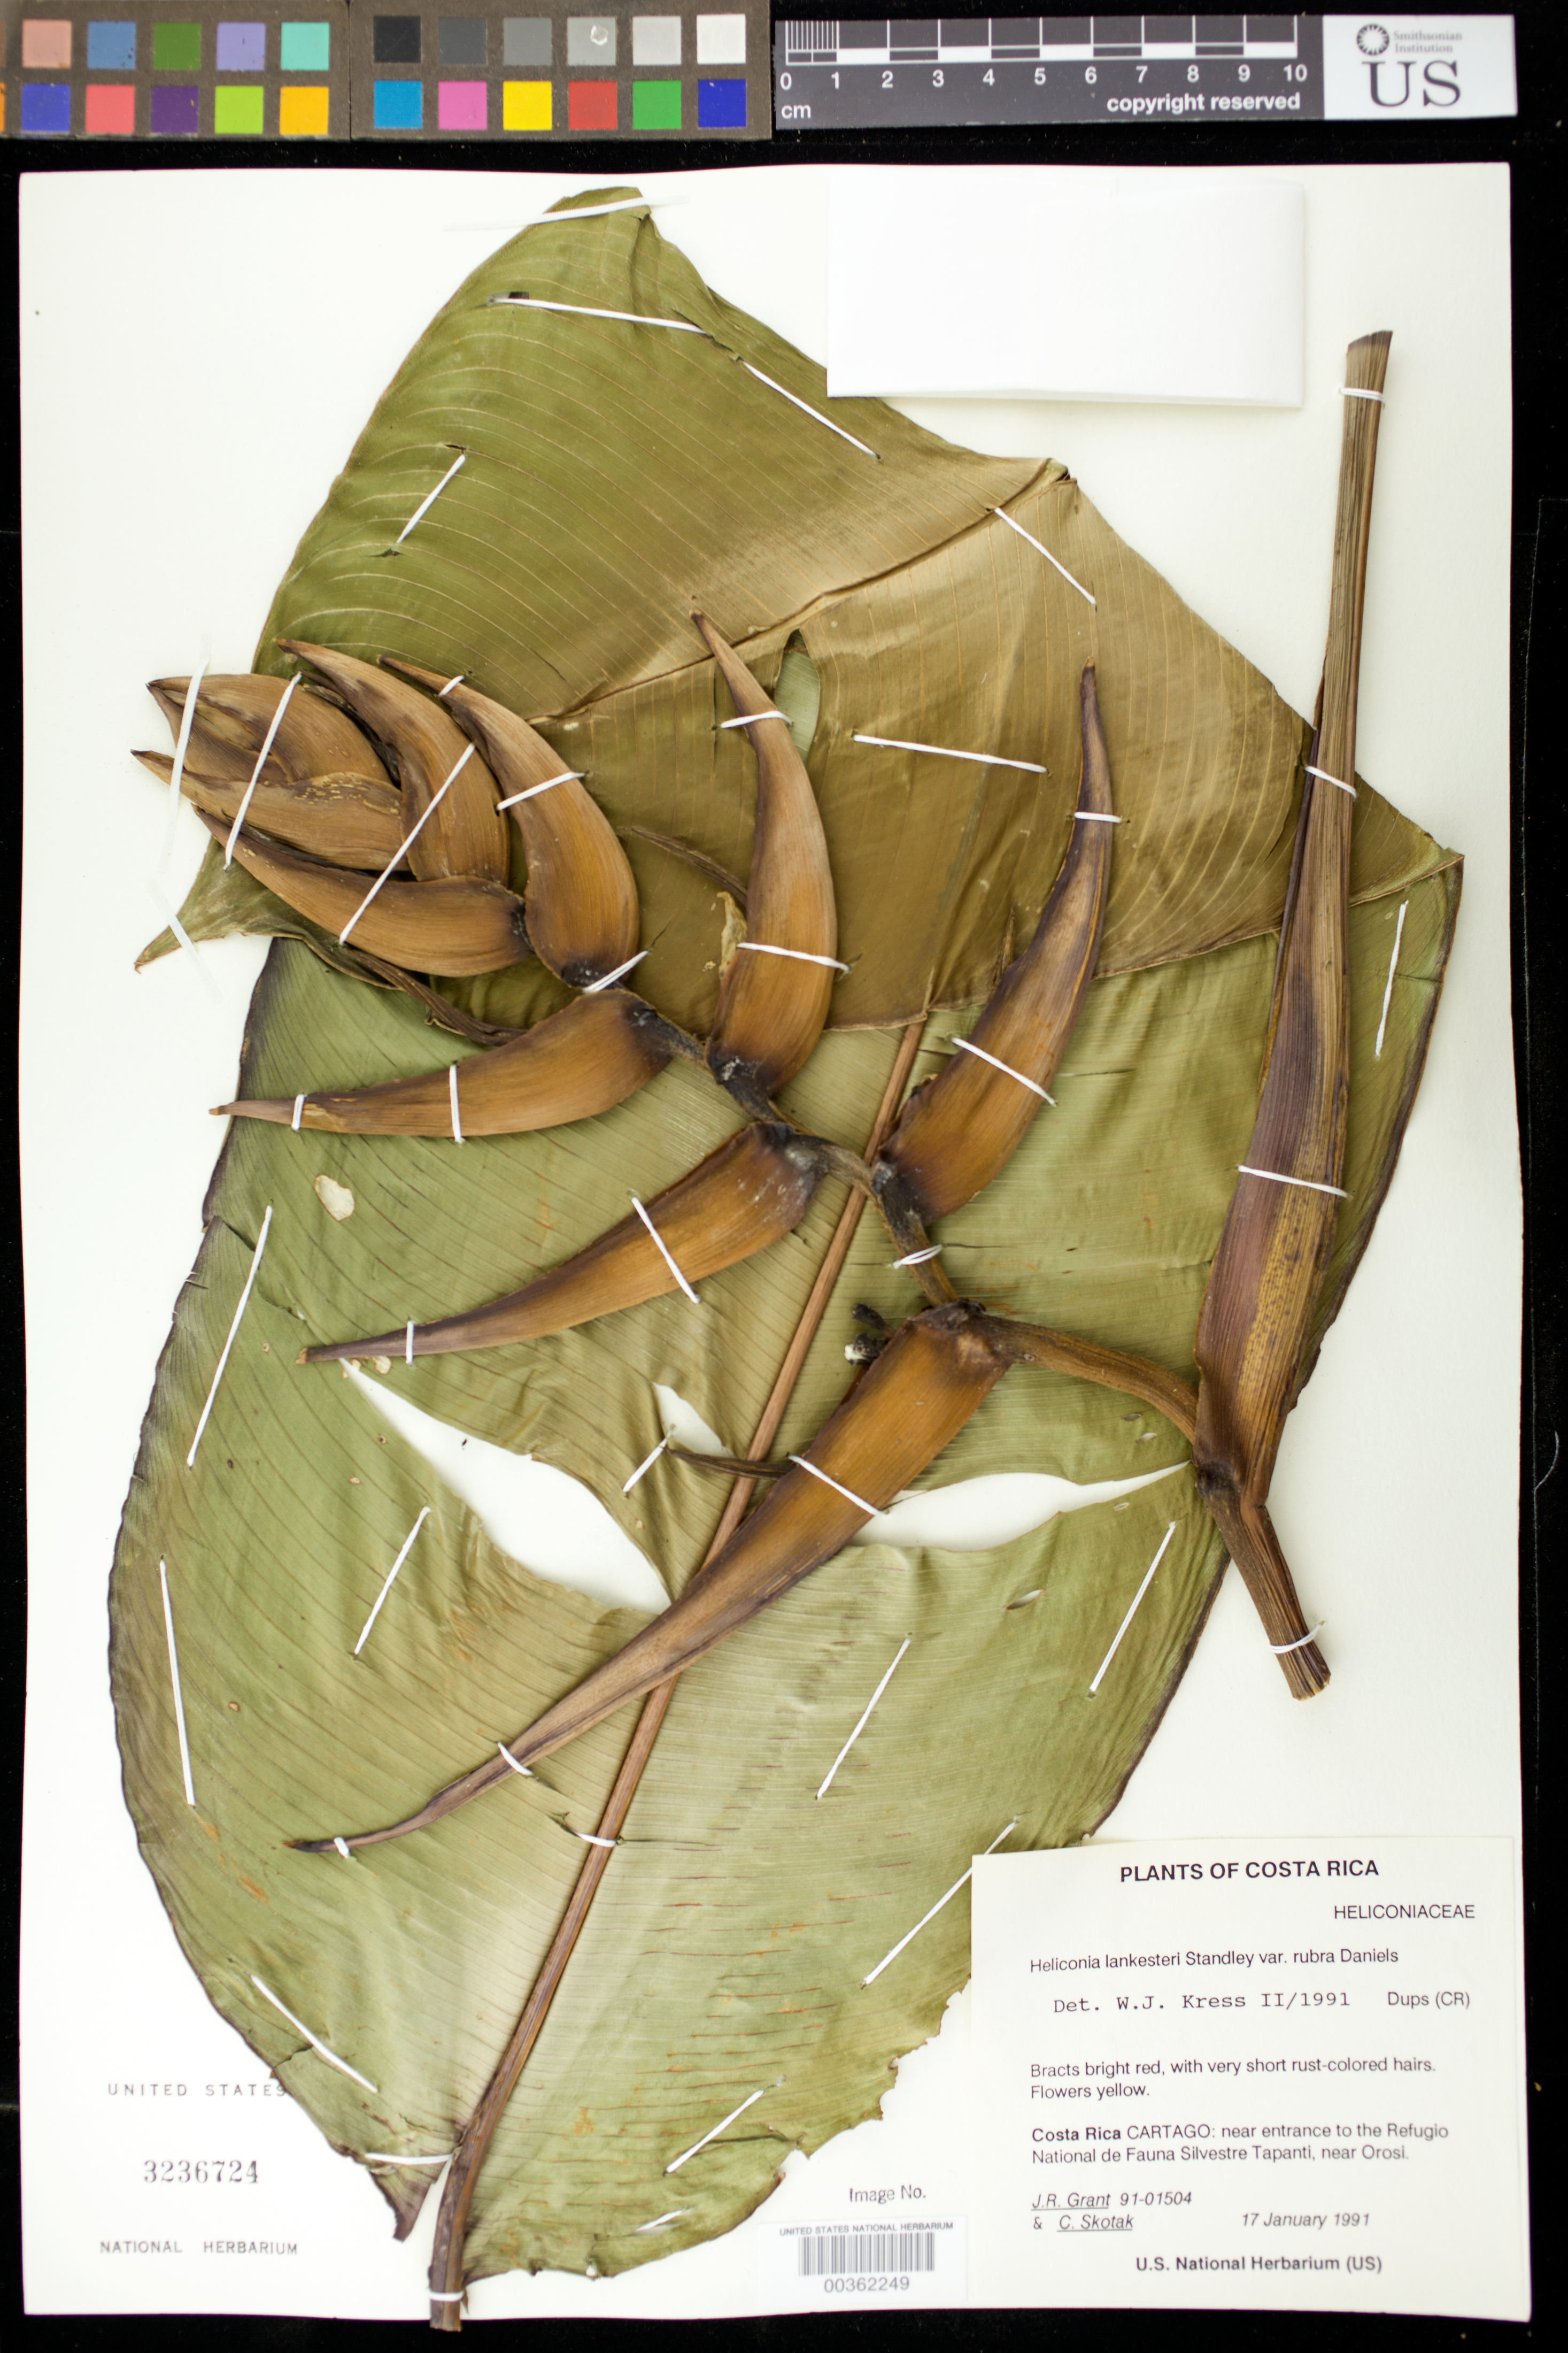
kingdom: Plantae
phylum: Tracheophyta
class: Liliopsida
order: Zingiberales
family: Heliconiaceae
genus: Heliconia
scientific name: Heliconia lankesteri var. rubra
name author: G.S. Daniels & F.G. Stiles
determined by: Kress, W. J., (US), Smithsonian Institution - National Museum of Natural History (UNITED STATES)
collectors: J. R. Grant & C. Skotak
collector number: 91-01504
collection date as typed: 17 Jan 1991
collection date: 1991-01-17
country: Costa Rica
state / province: Cartago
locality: Near entrance to Refugio National de fauna Silvestre Tapanti, near Orosi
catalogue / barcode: US 3236724